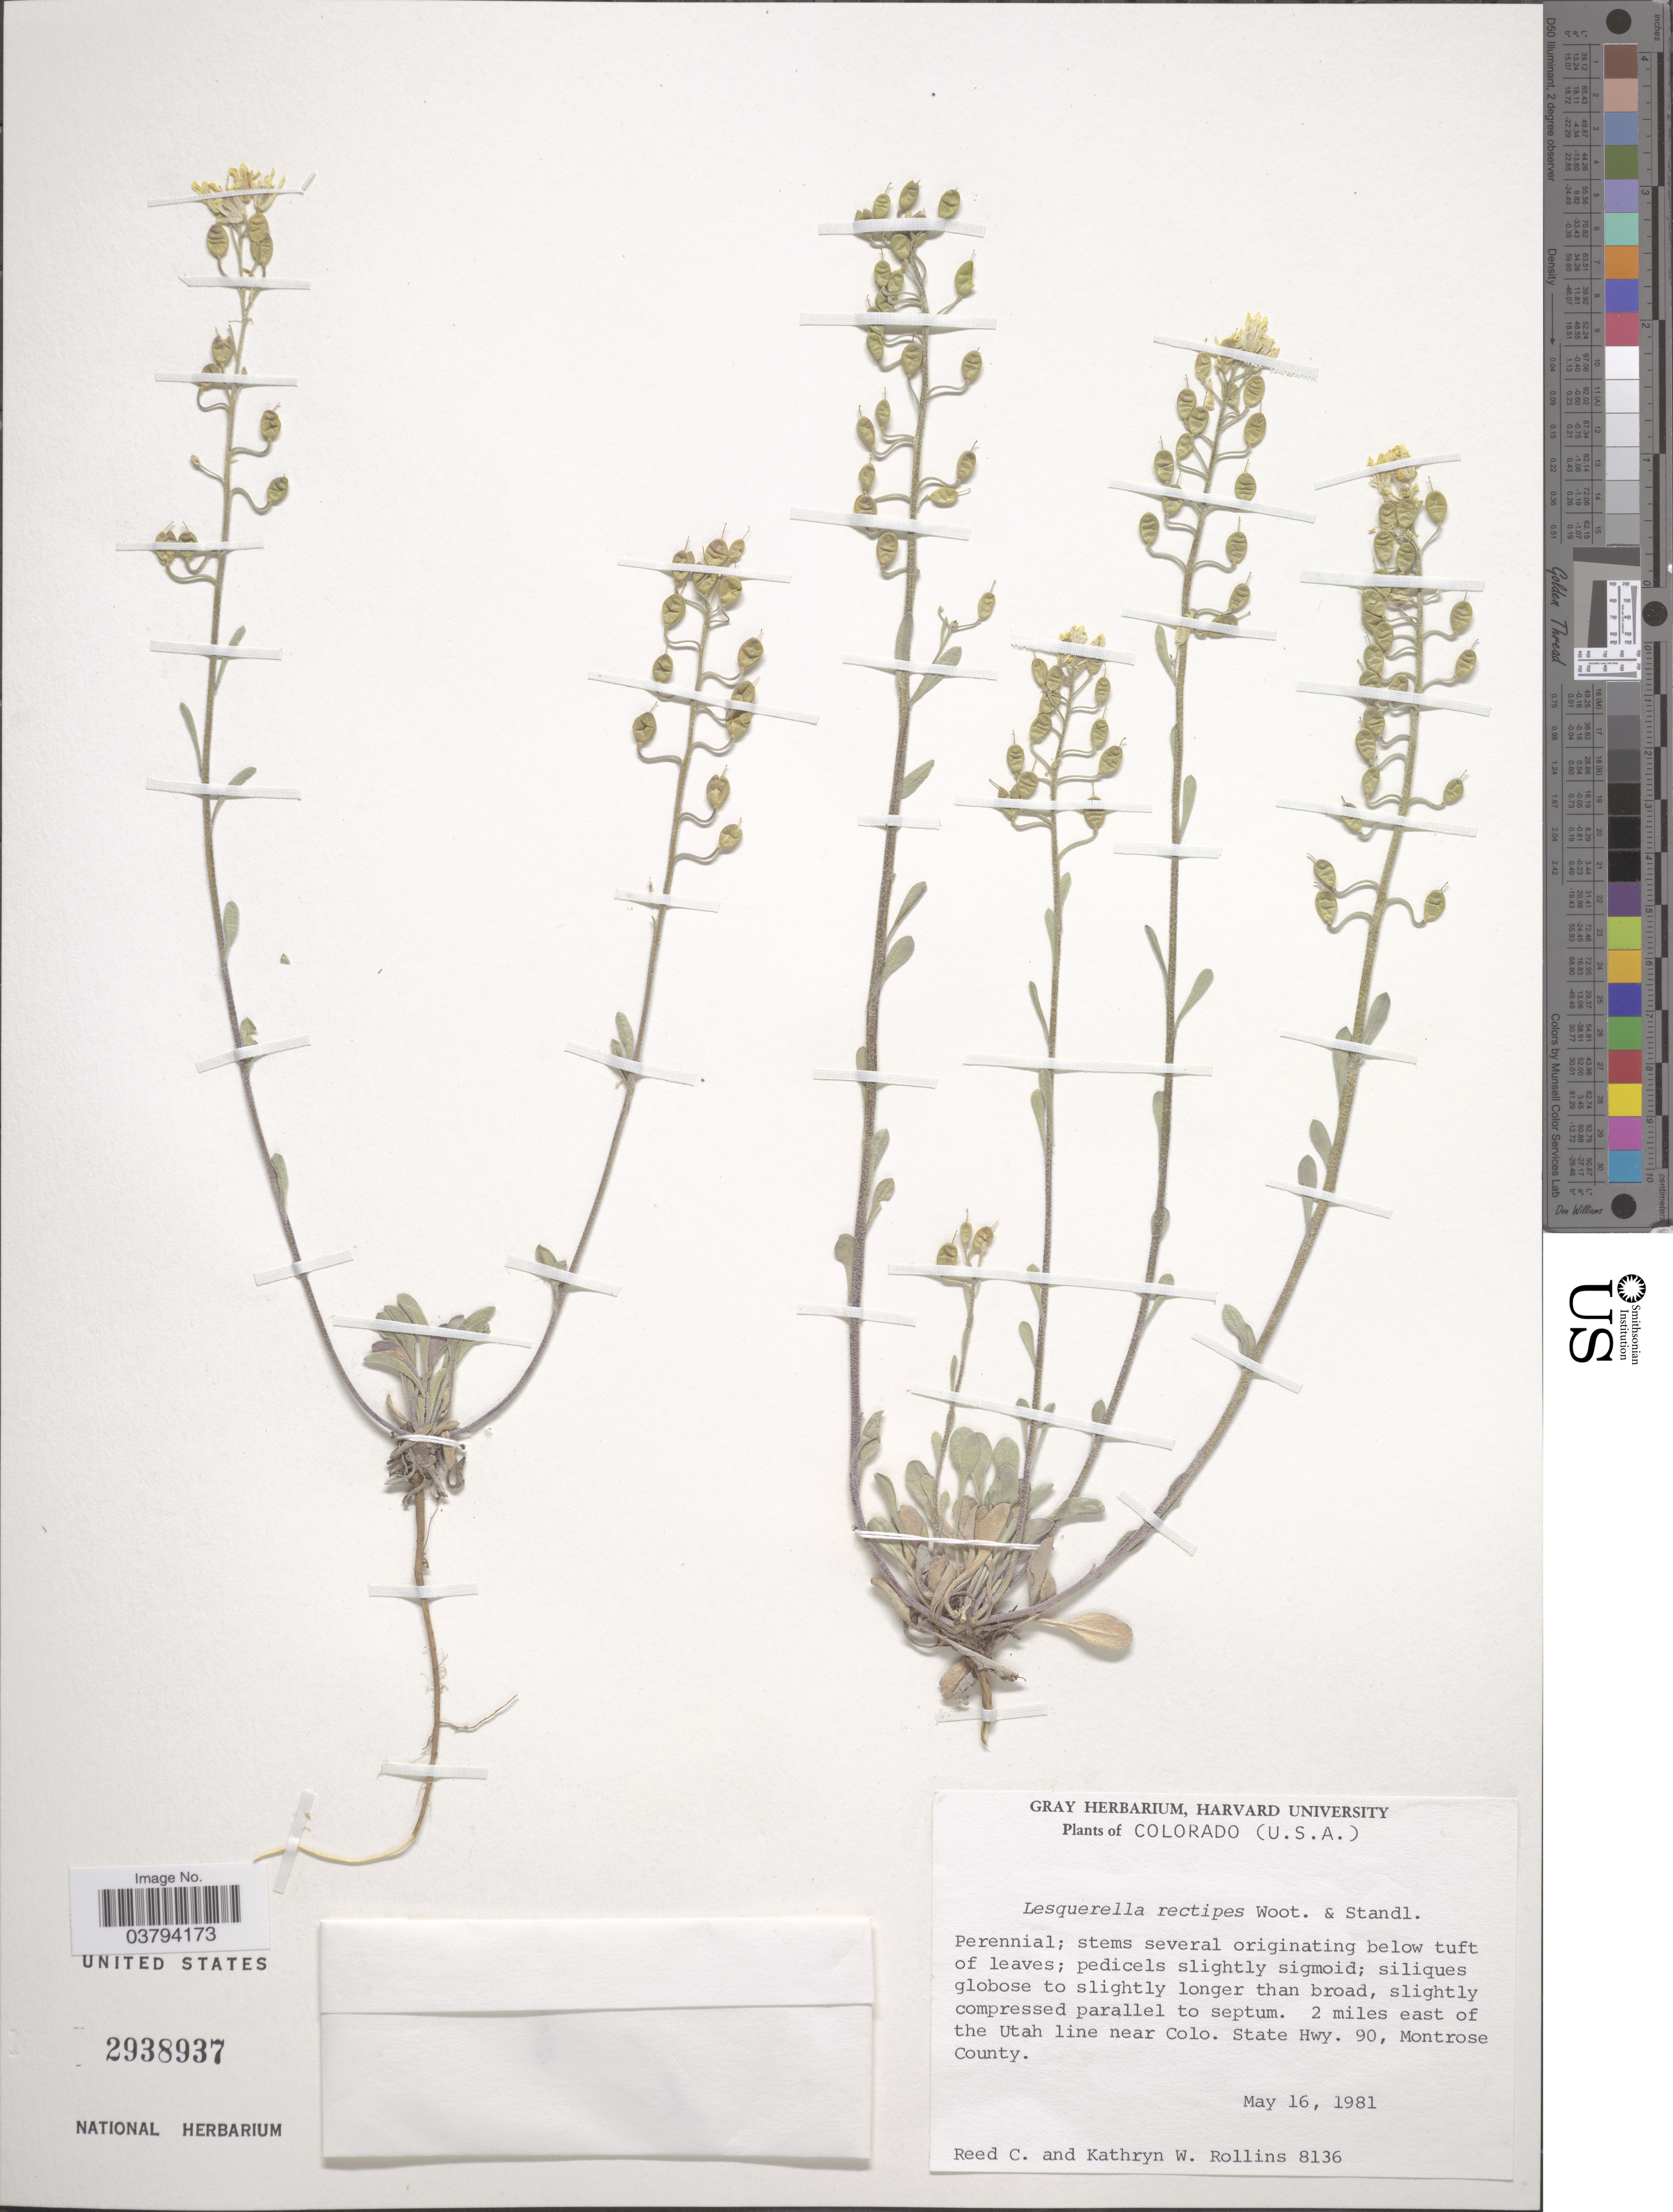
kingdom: Plantae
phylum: Tracheophyta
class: Magnoliopsida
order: Brassicales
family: Brassicaceae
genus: Lesquerella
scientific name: Lesquerella rectipes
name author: Wooton & Standl.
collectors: R. C. Rollins & K. W. Rollins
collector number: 8136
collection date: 1981-05-16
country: United States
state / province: Colorado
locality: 2 miles east of the Utah line near Colo. State Hwy. 90, Montrose County.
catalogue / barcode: US 2938937